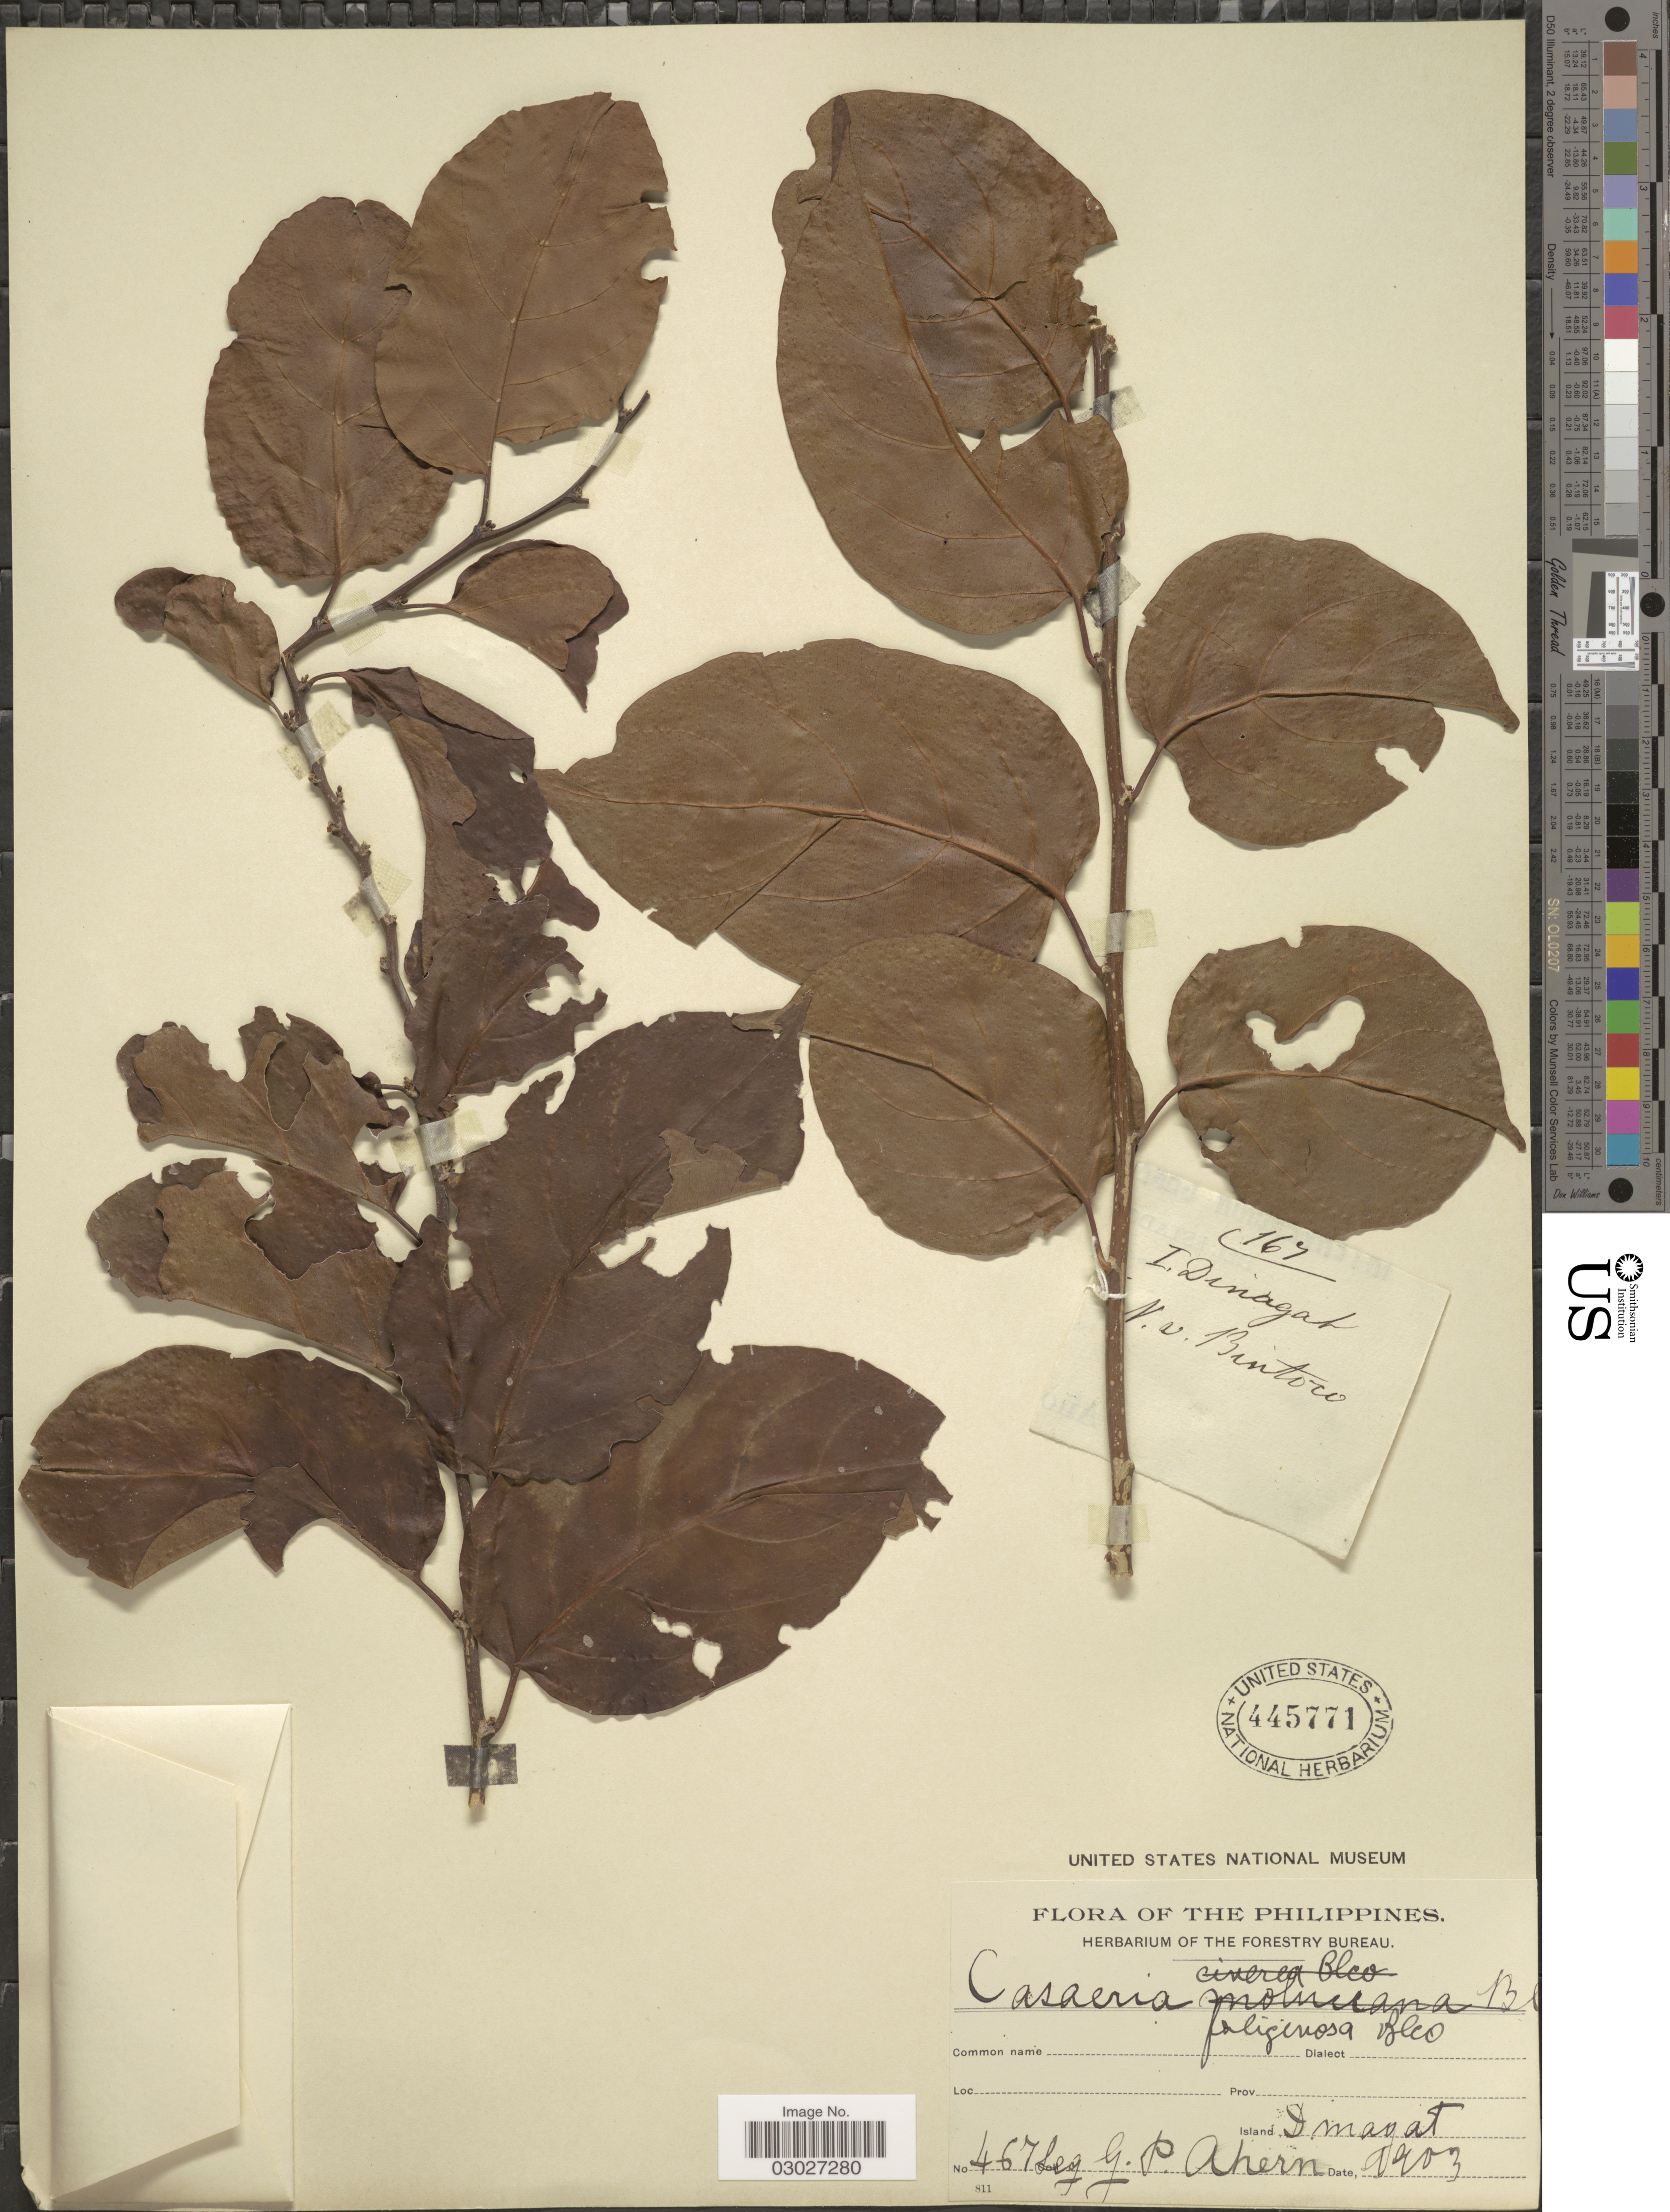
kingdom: Plantae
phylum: Tracheophyta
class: Magnoliopsida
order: Malpighiales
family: Salicaceae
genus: Casearia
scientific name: Casearia fuliginosa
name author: (Blanco) Blanco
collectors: G. Ahern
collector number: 467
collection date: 1903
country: Philippines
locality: Island Dinagat.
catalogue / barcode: US 445771